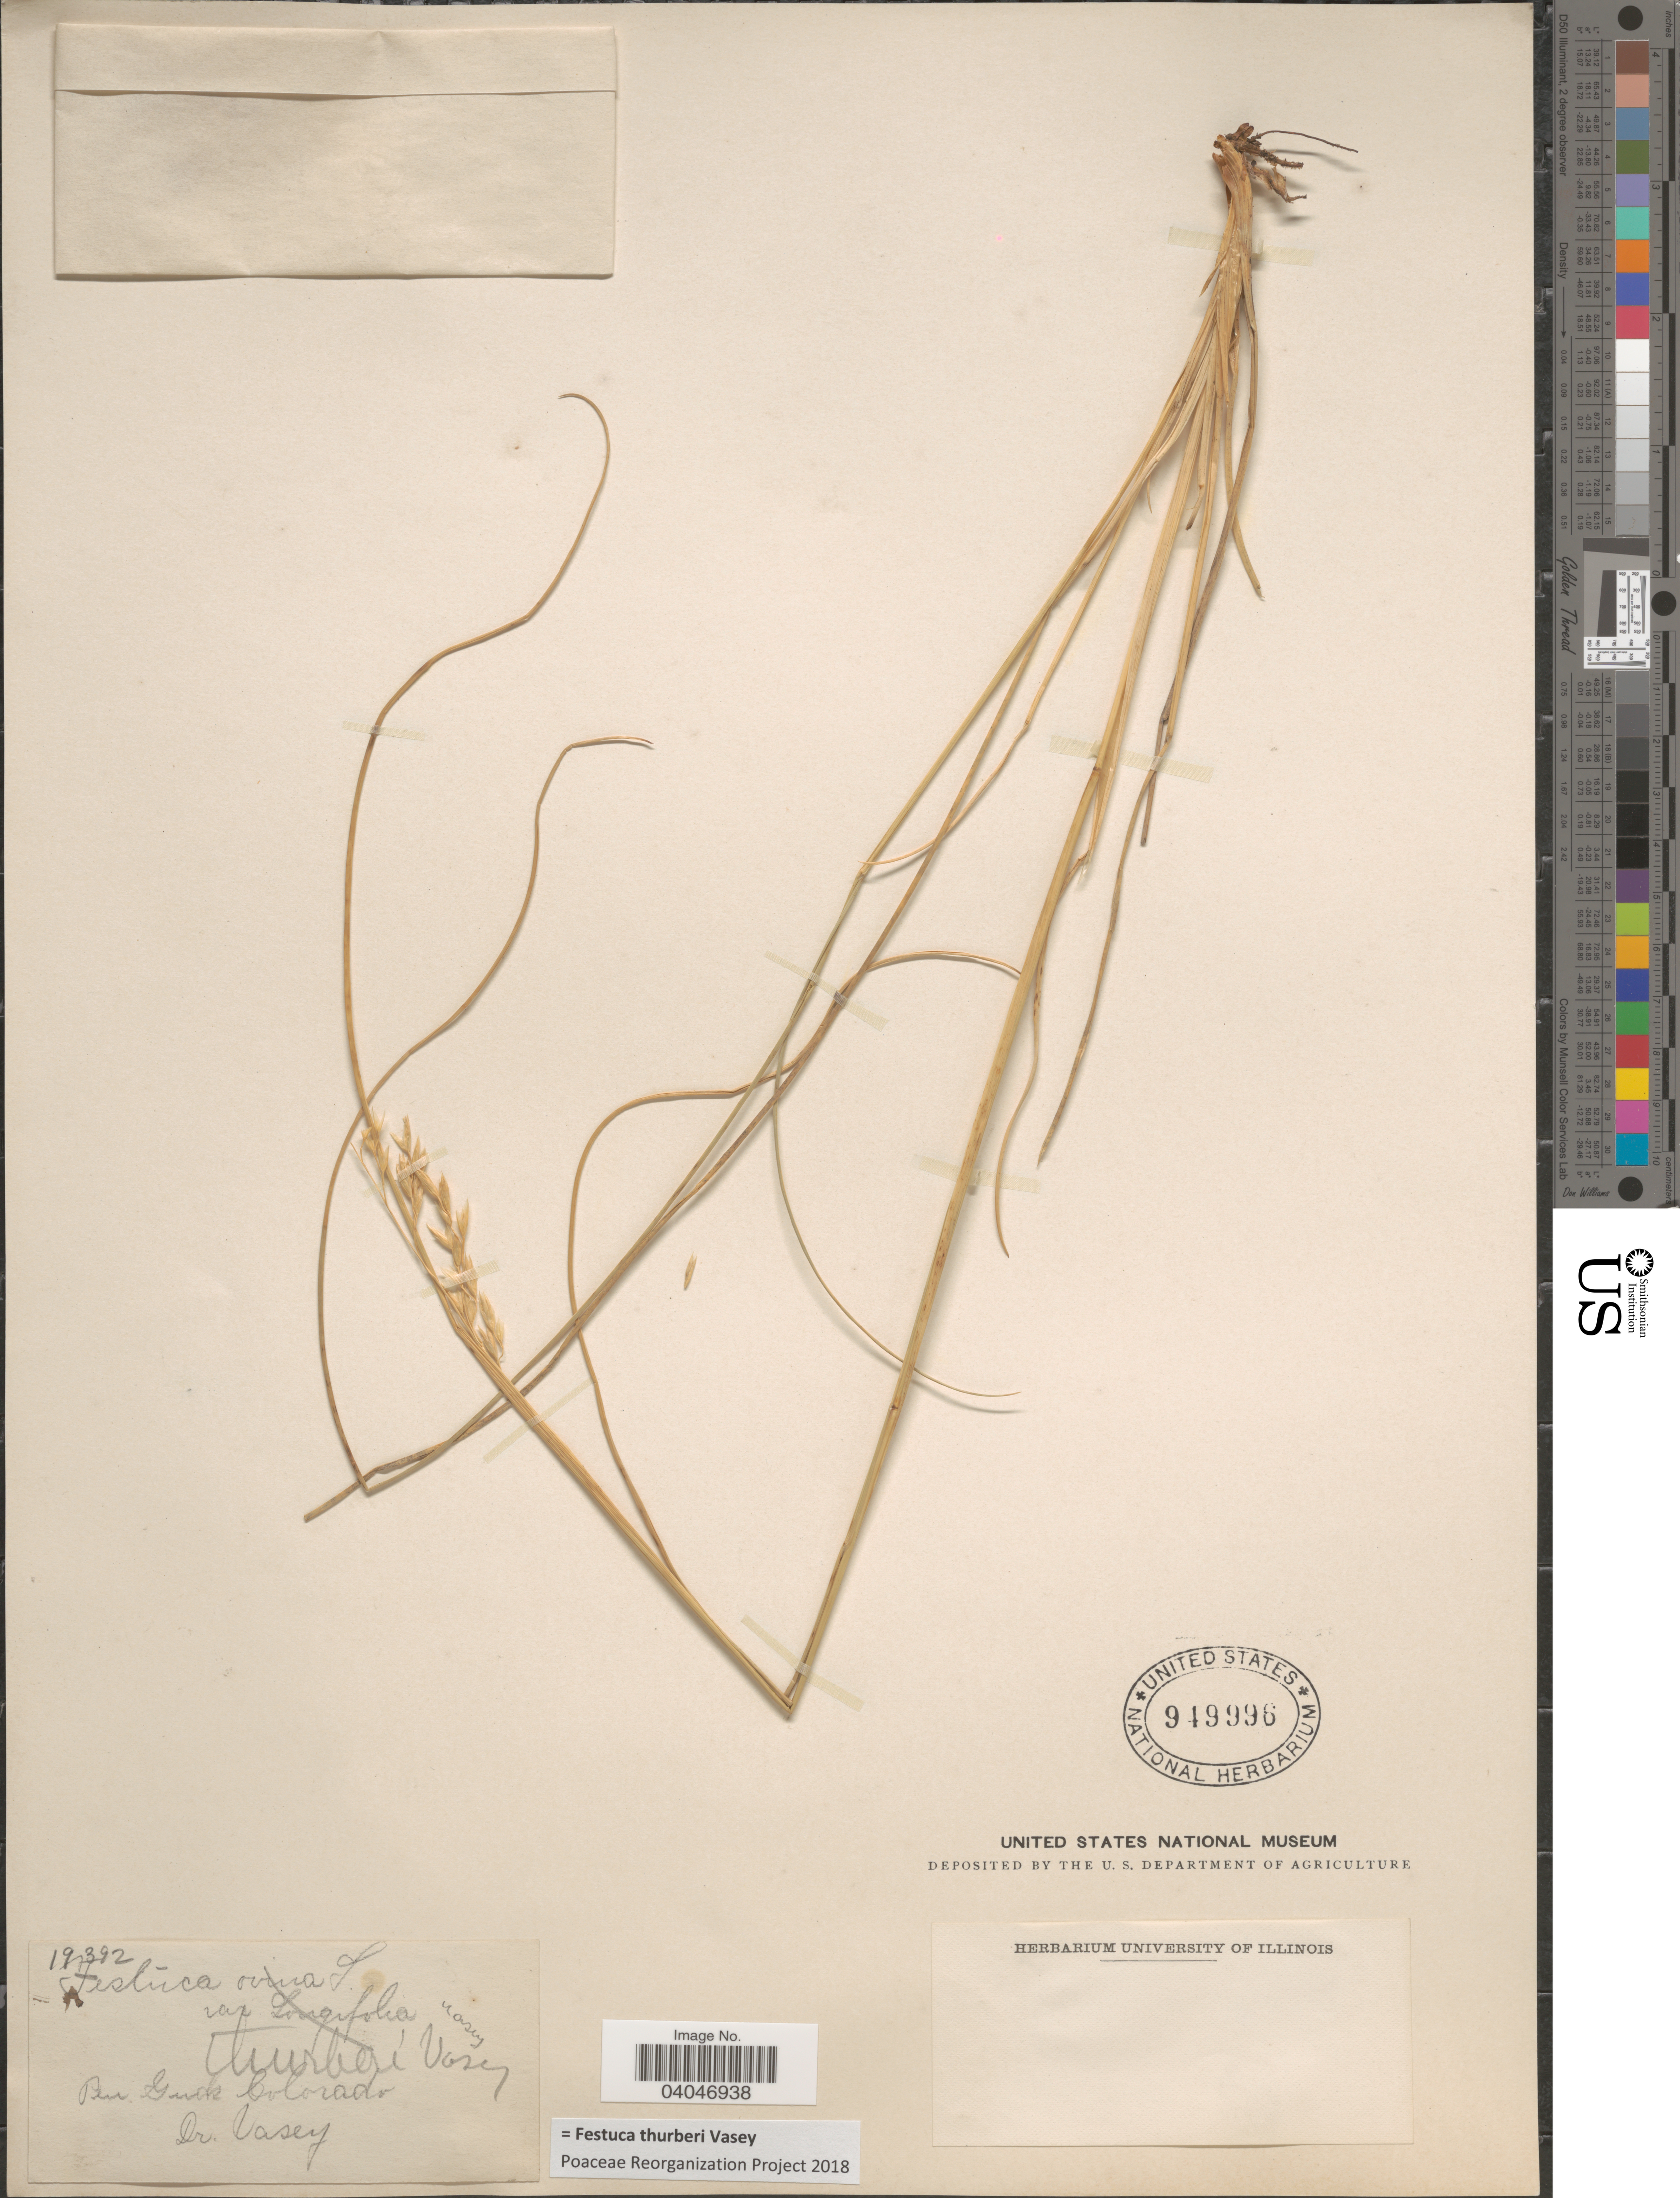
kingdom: Plantae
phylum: Tracheophyta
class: Liliopsida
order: Poales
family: Poaceae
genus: Festuca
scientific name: Festuca thurberi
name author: Vasey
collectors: Vasey, --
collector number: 19392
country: United States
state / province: Colorado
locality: Rio Grand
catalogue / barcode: US 949996